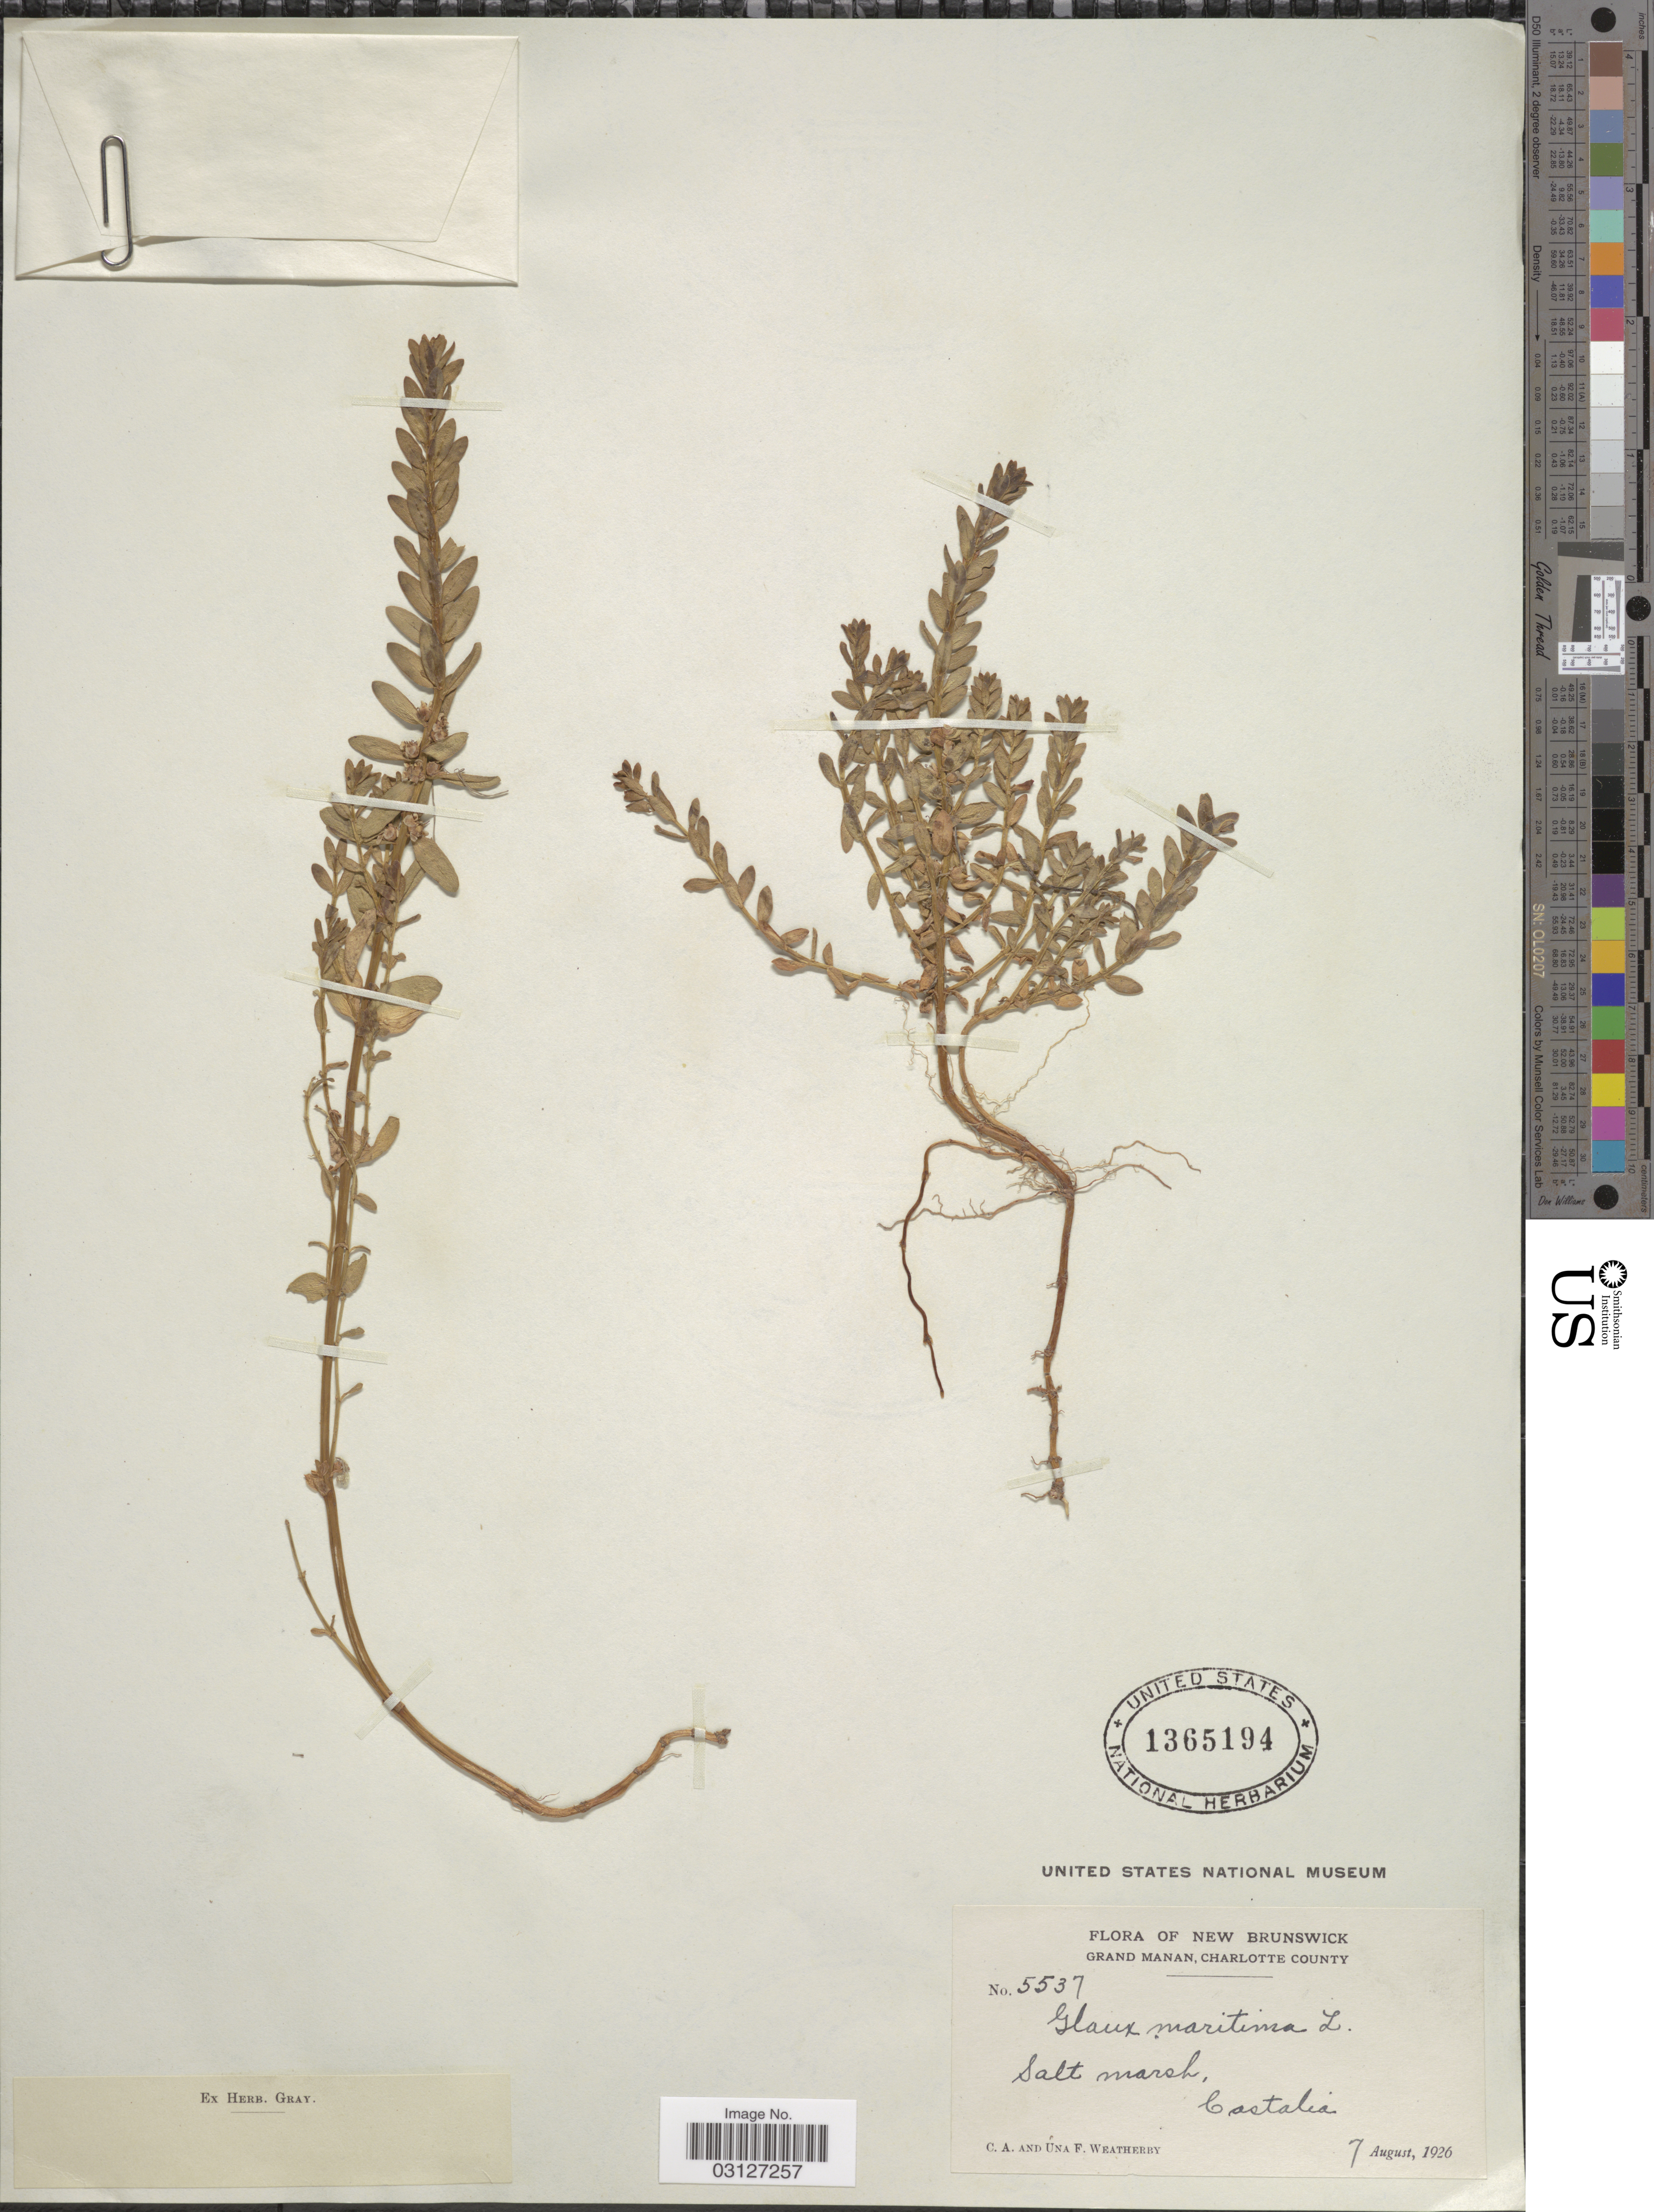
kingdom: Plantae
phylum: Tracheophyta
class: Magnoliopsida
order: Ericales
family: Primulaceae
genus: Glaux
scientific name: Glaux maritima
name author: L.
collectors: C. A. Weatherby & U. Weatherby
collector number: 5537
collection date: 1926-08-07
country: Canada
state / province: New Brunswick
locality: Grand Manan, Charlotte County, Salt marsh, Castalia.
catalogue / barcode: US 1365194